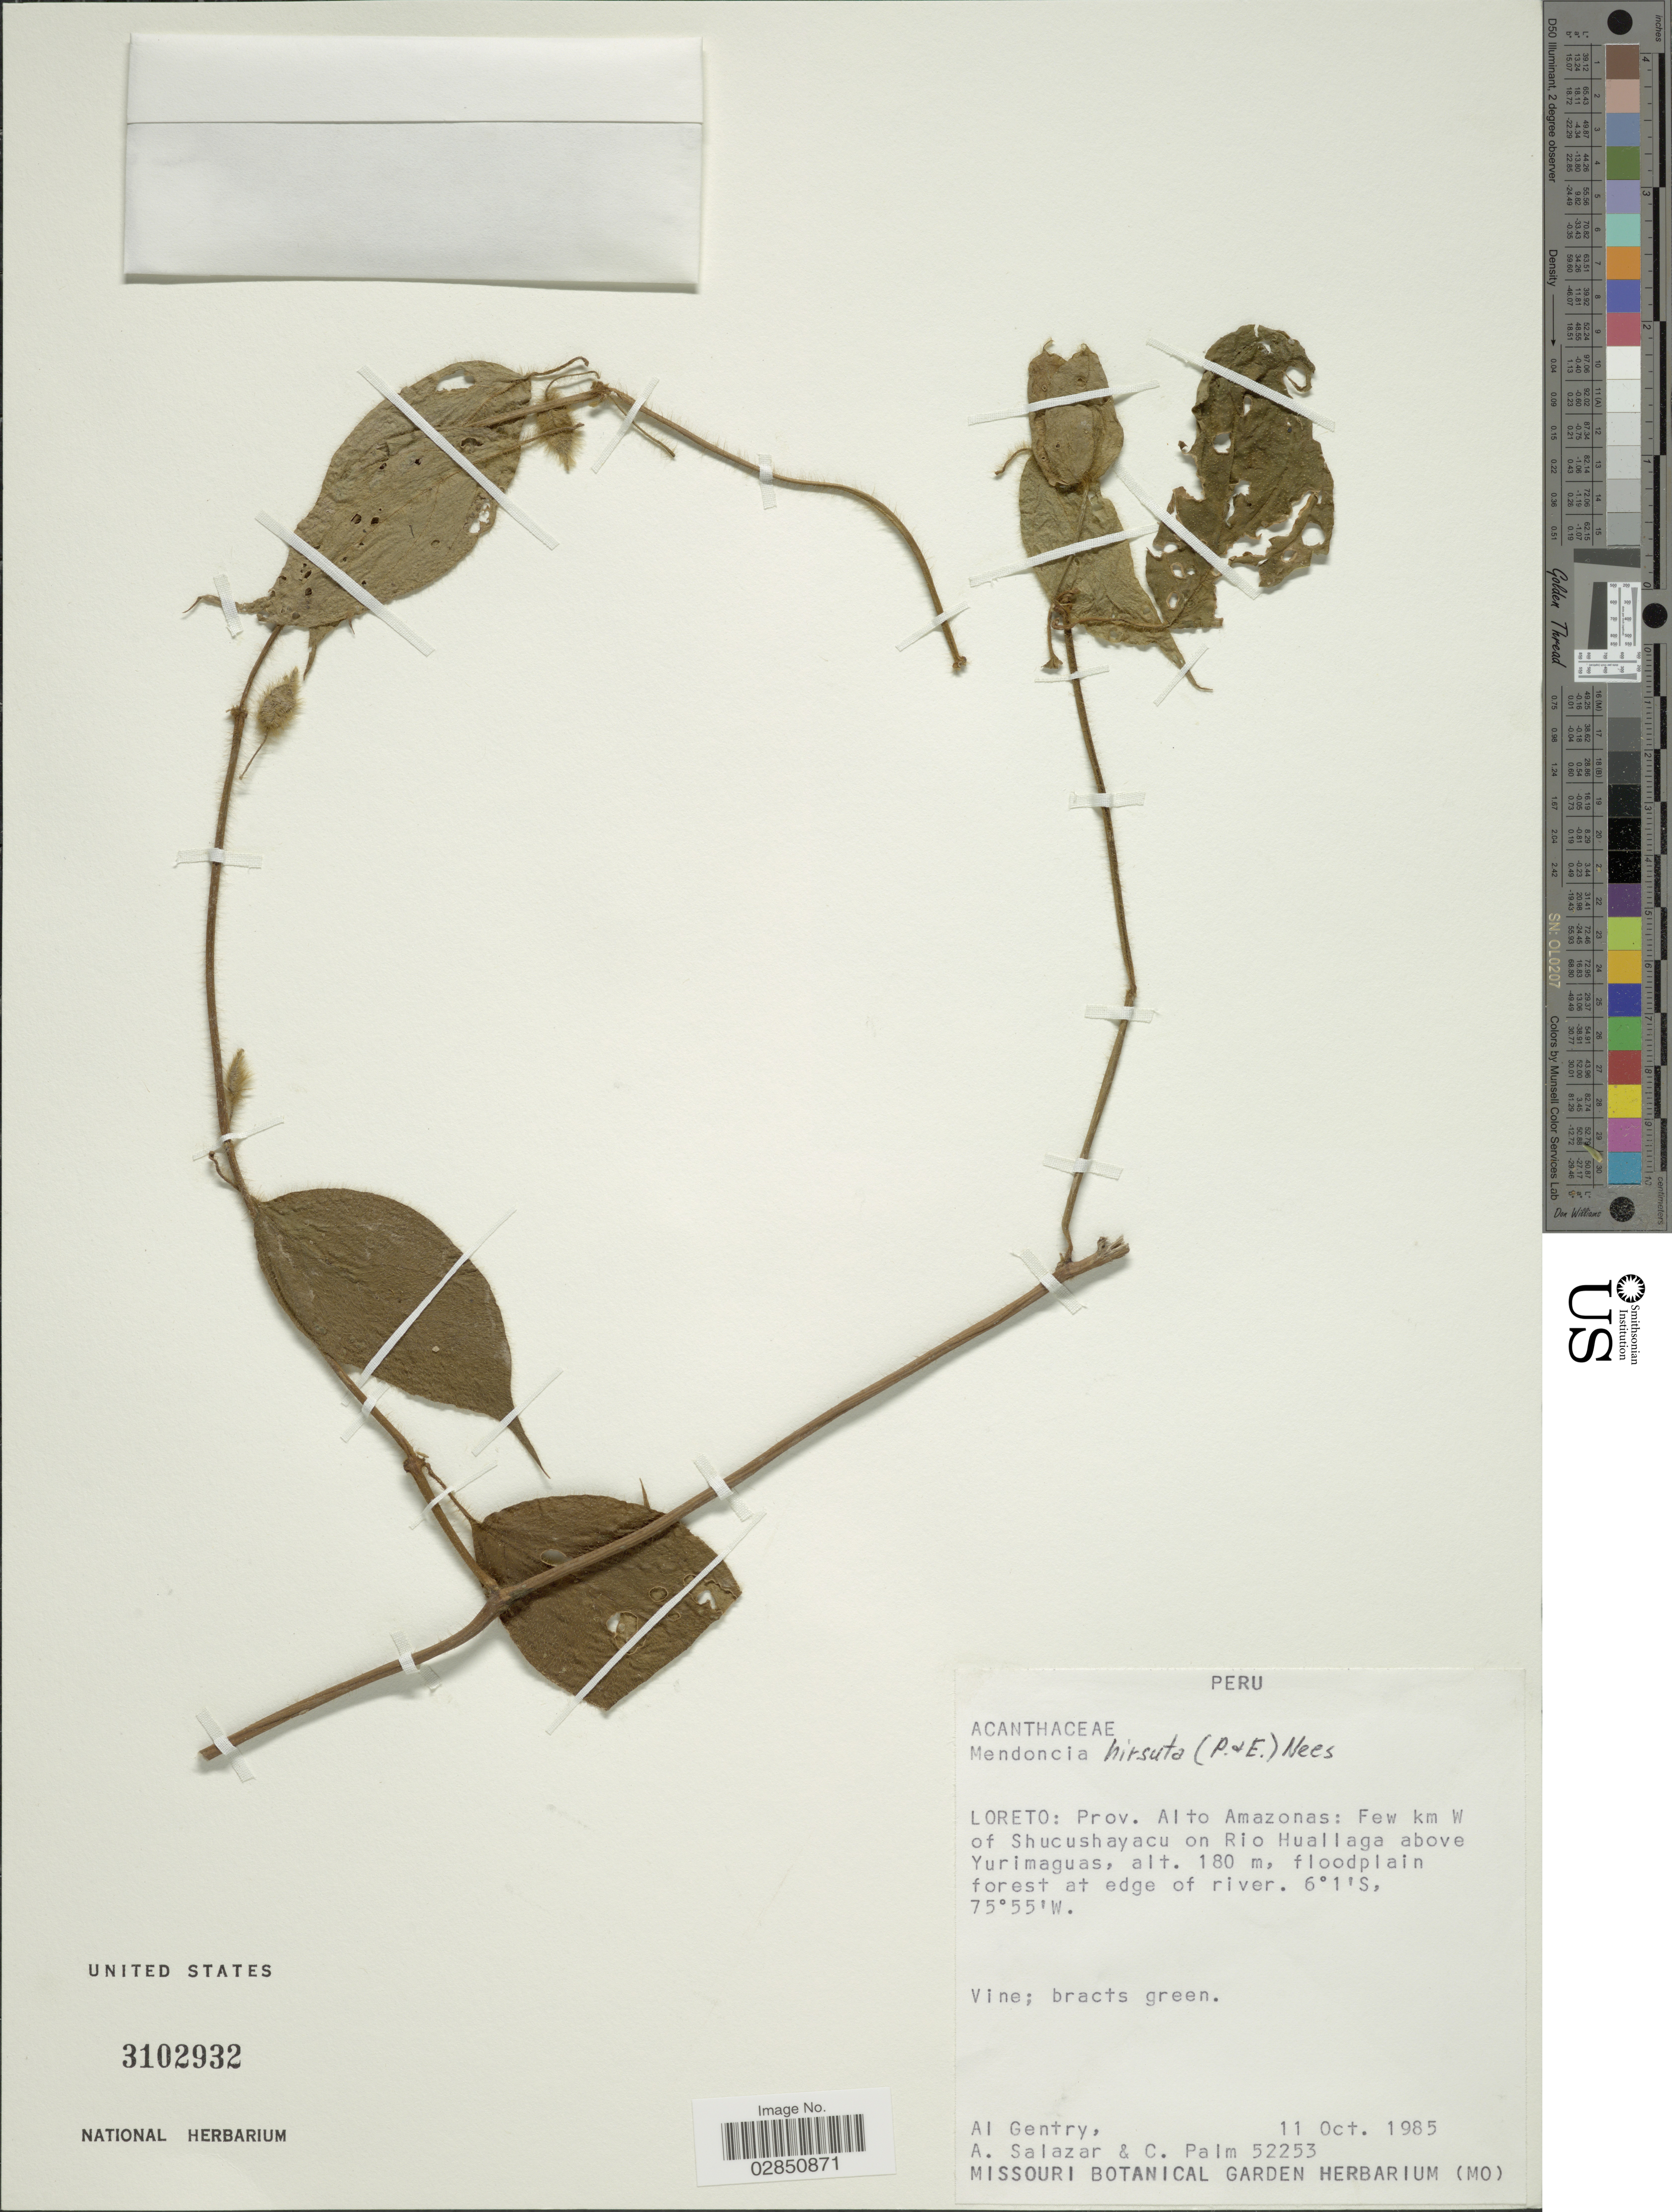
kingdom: Plantae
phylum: Tracheophyta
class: Magnoliopsida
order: Lamiales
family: Acanthaceae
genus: Mendoncia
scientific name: Mendoncia bivalvis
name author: (L. f.) Merr.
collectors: A. H. Gentry, A. Salazar & C. Palm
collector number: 52253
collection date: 1985-10-11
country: Peru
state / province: Loreto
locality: Prov. Alto Amazonas: Few km W of Shucushayacu on Rio Huallaga above Yurimaguas.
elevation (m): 180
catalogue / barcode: US 310232